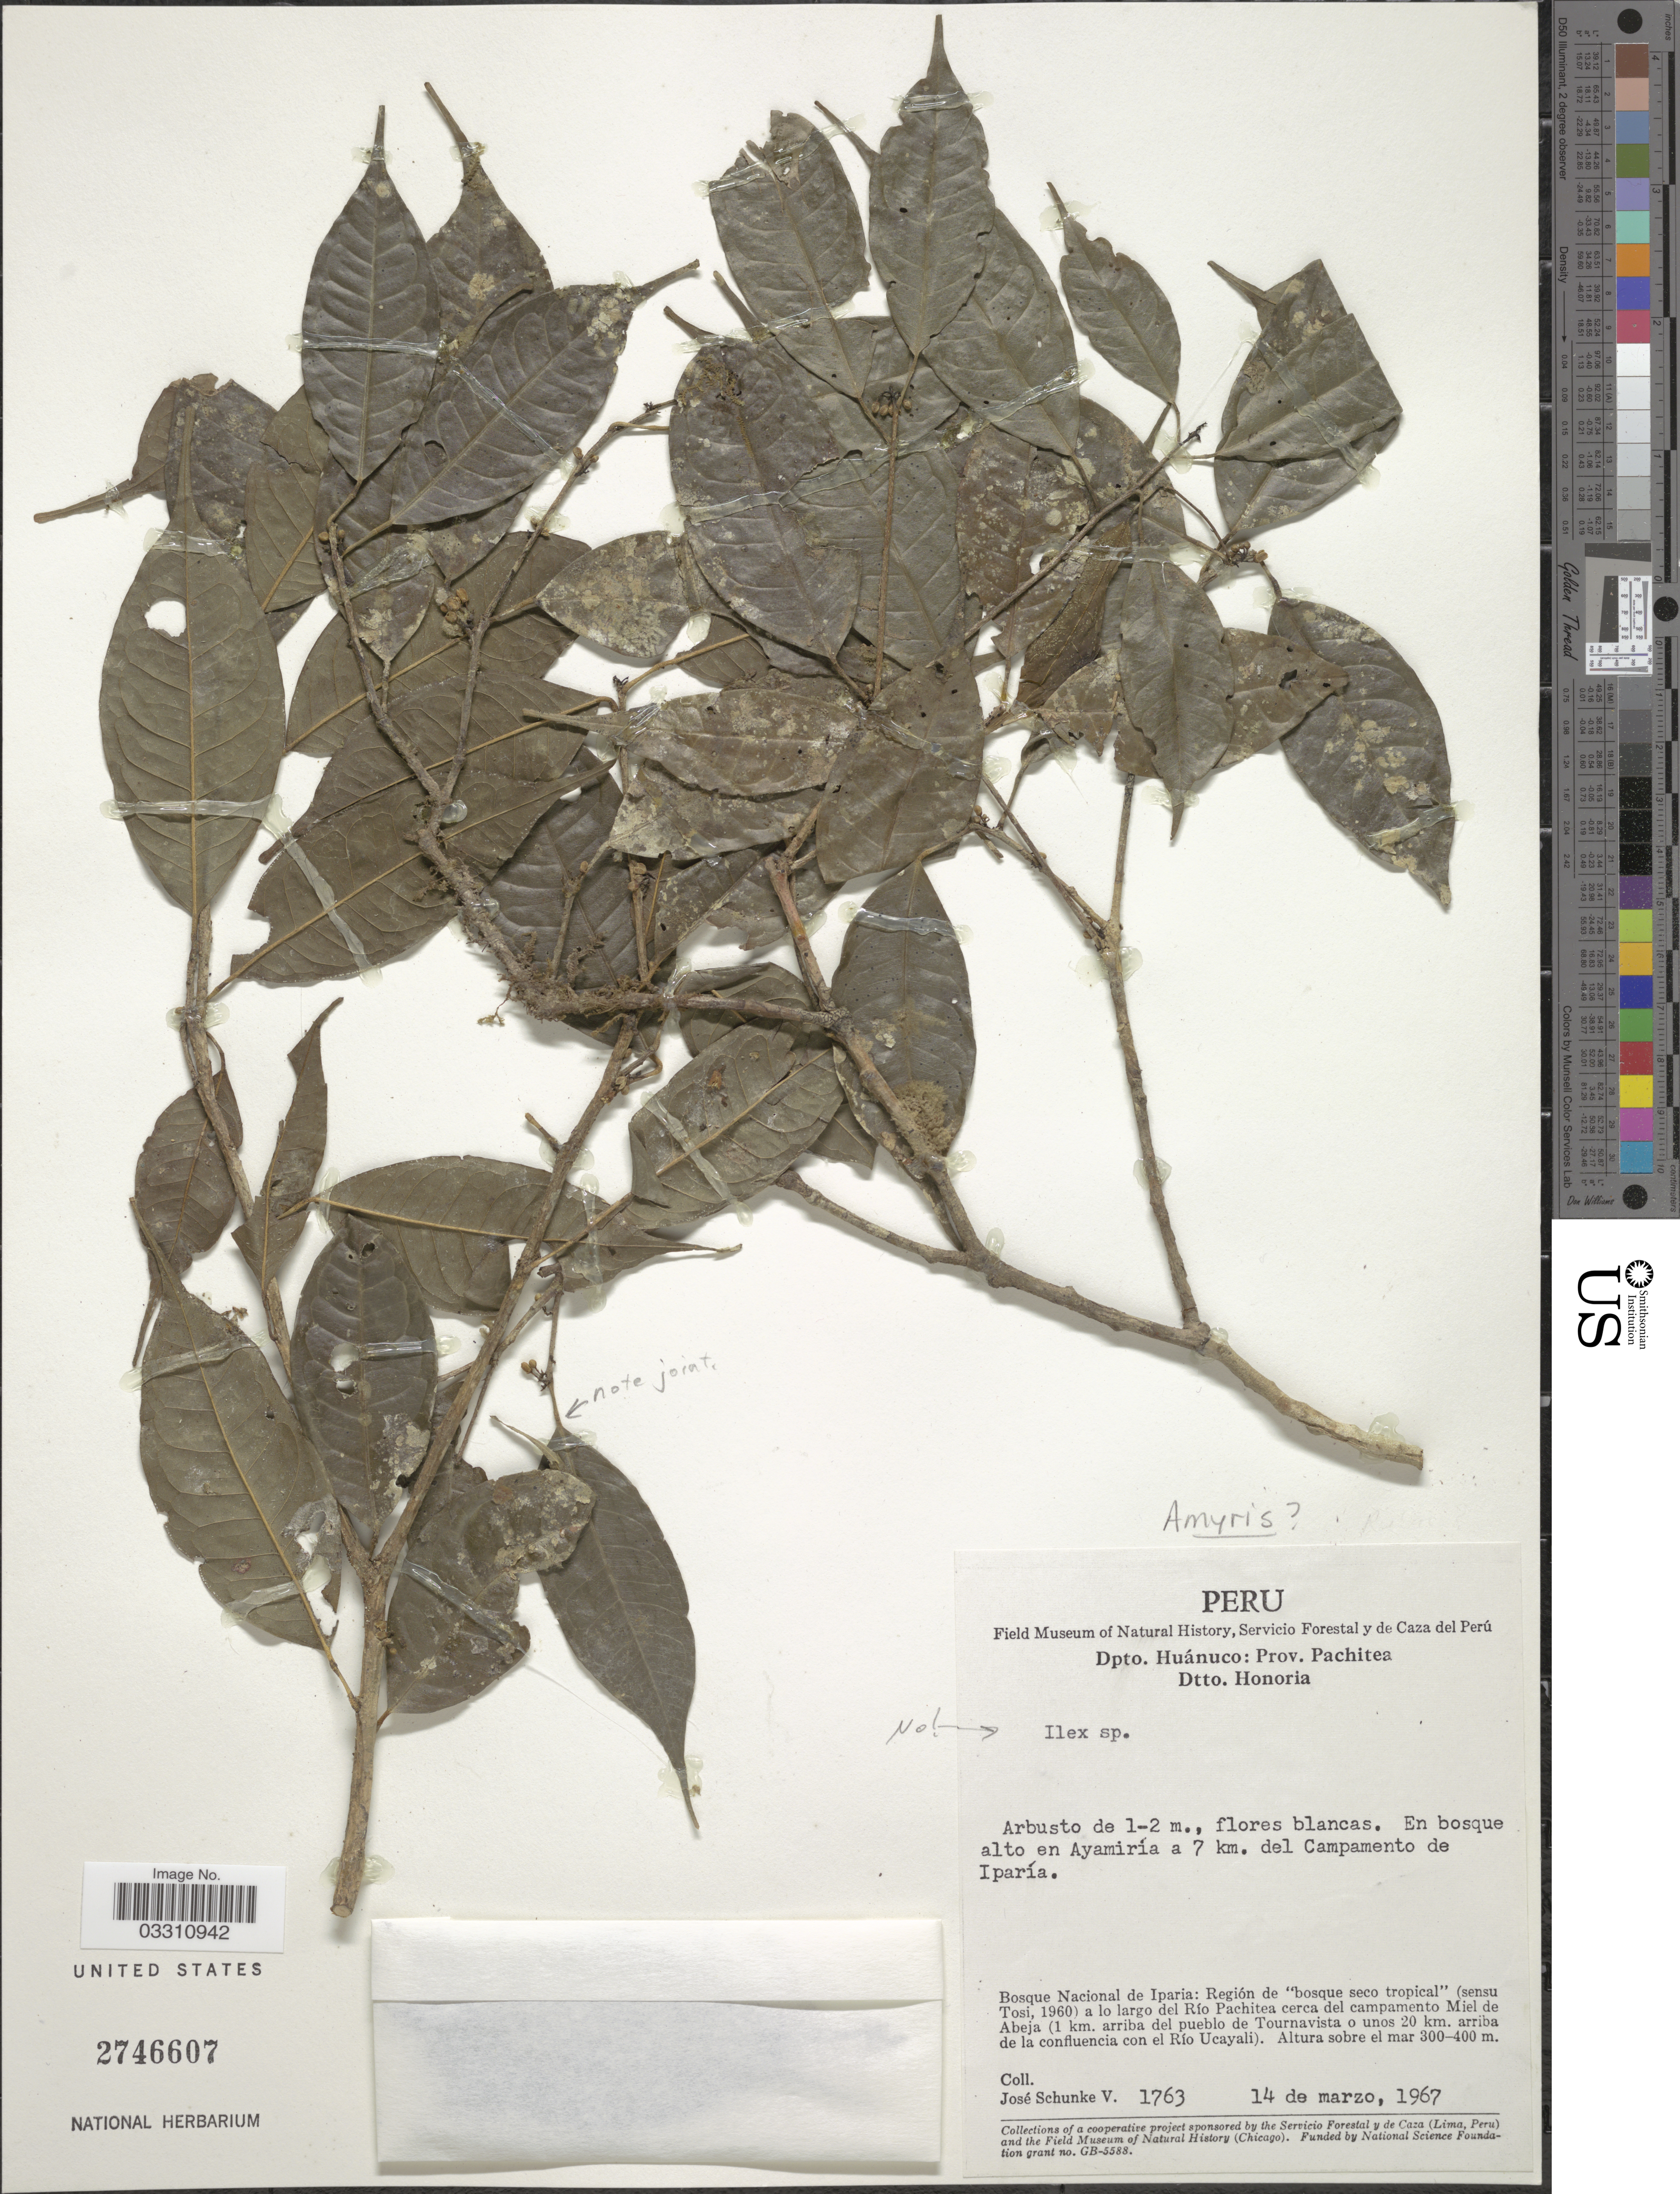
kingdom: Plantae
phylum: Tracheophyta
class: Magnoliopsida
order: Sapindales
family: Rutaceae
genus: Amyris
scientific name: Amyris sp.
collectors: J. Schunke Vigo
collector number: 1763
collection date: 1967-03-14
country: Peru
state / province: Huánuco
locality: Dpto. Huánuco: Prov. Pachitea, Dtto. Honoria. En bosque alto en Ayamiria a 7 km. del Campamento de Iparía. Bosque Nacional de Iparia: Región de "bosque seco tropical" (sensu Tosi, 1960) a lo largo del Río Pachitea cerca del campamento Miel de Abeja (1 km. arriba del pueblo de Tournavista o unos 20 km. arriba de la confluencia con el Río Ucayali).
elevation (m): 300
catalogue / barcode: US 2746607